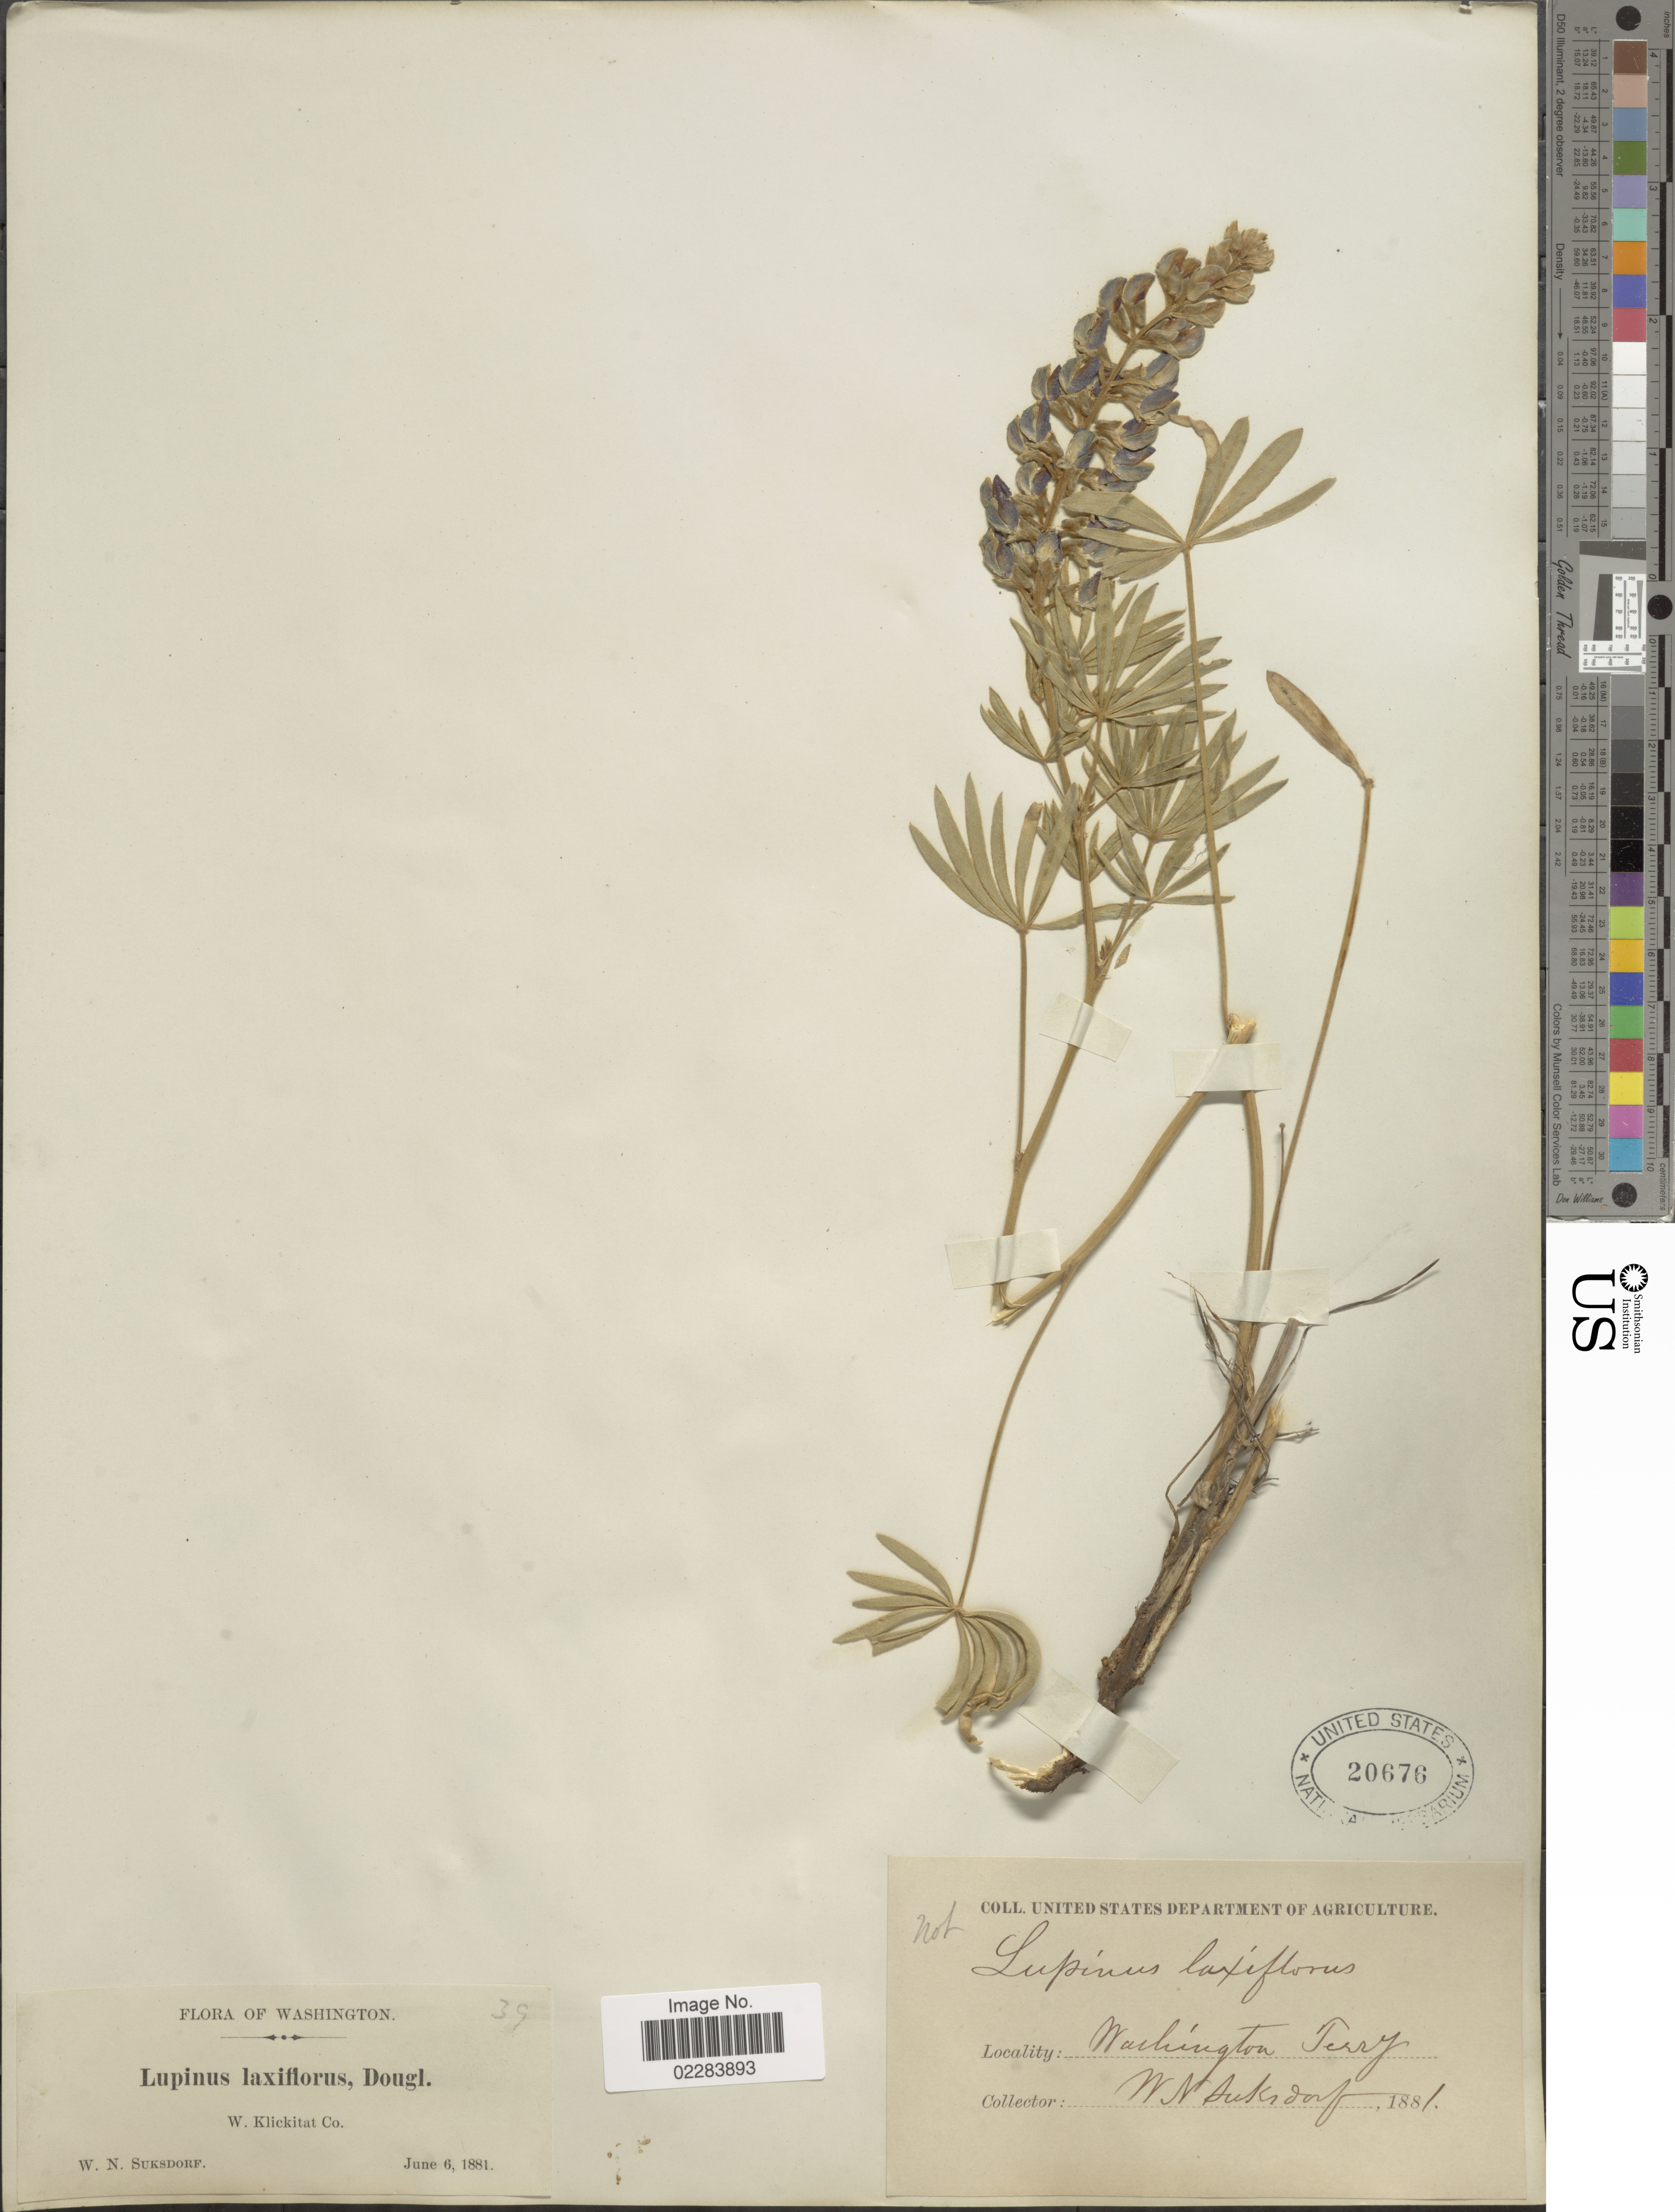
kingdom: Plantae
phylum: Tracheophyta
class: Magnoliopsida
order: Fabales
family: Fabaceae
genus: Lupinus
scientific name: Lupinus arbustus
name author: Lindl.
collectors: W. N. Suksdorf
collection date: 1881-06-06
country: United States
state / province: Washington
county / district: Klickitat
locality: W. Klickitat Co.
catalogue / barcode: US 20678